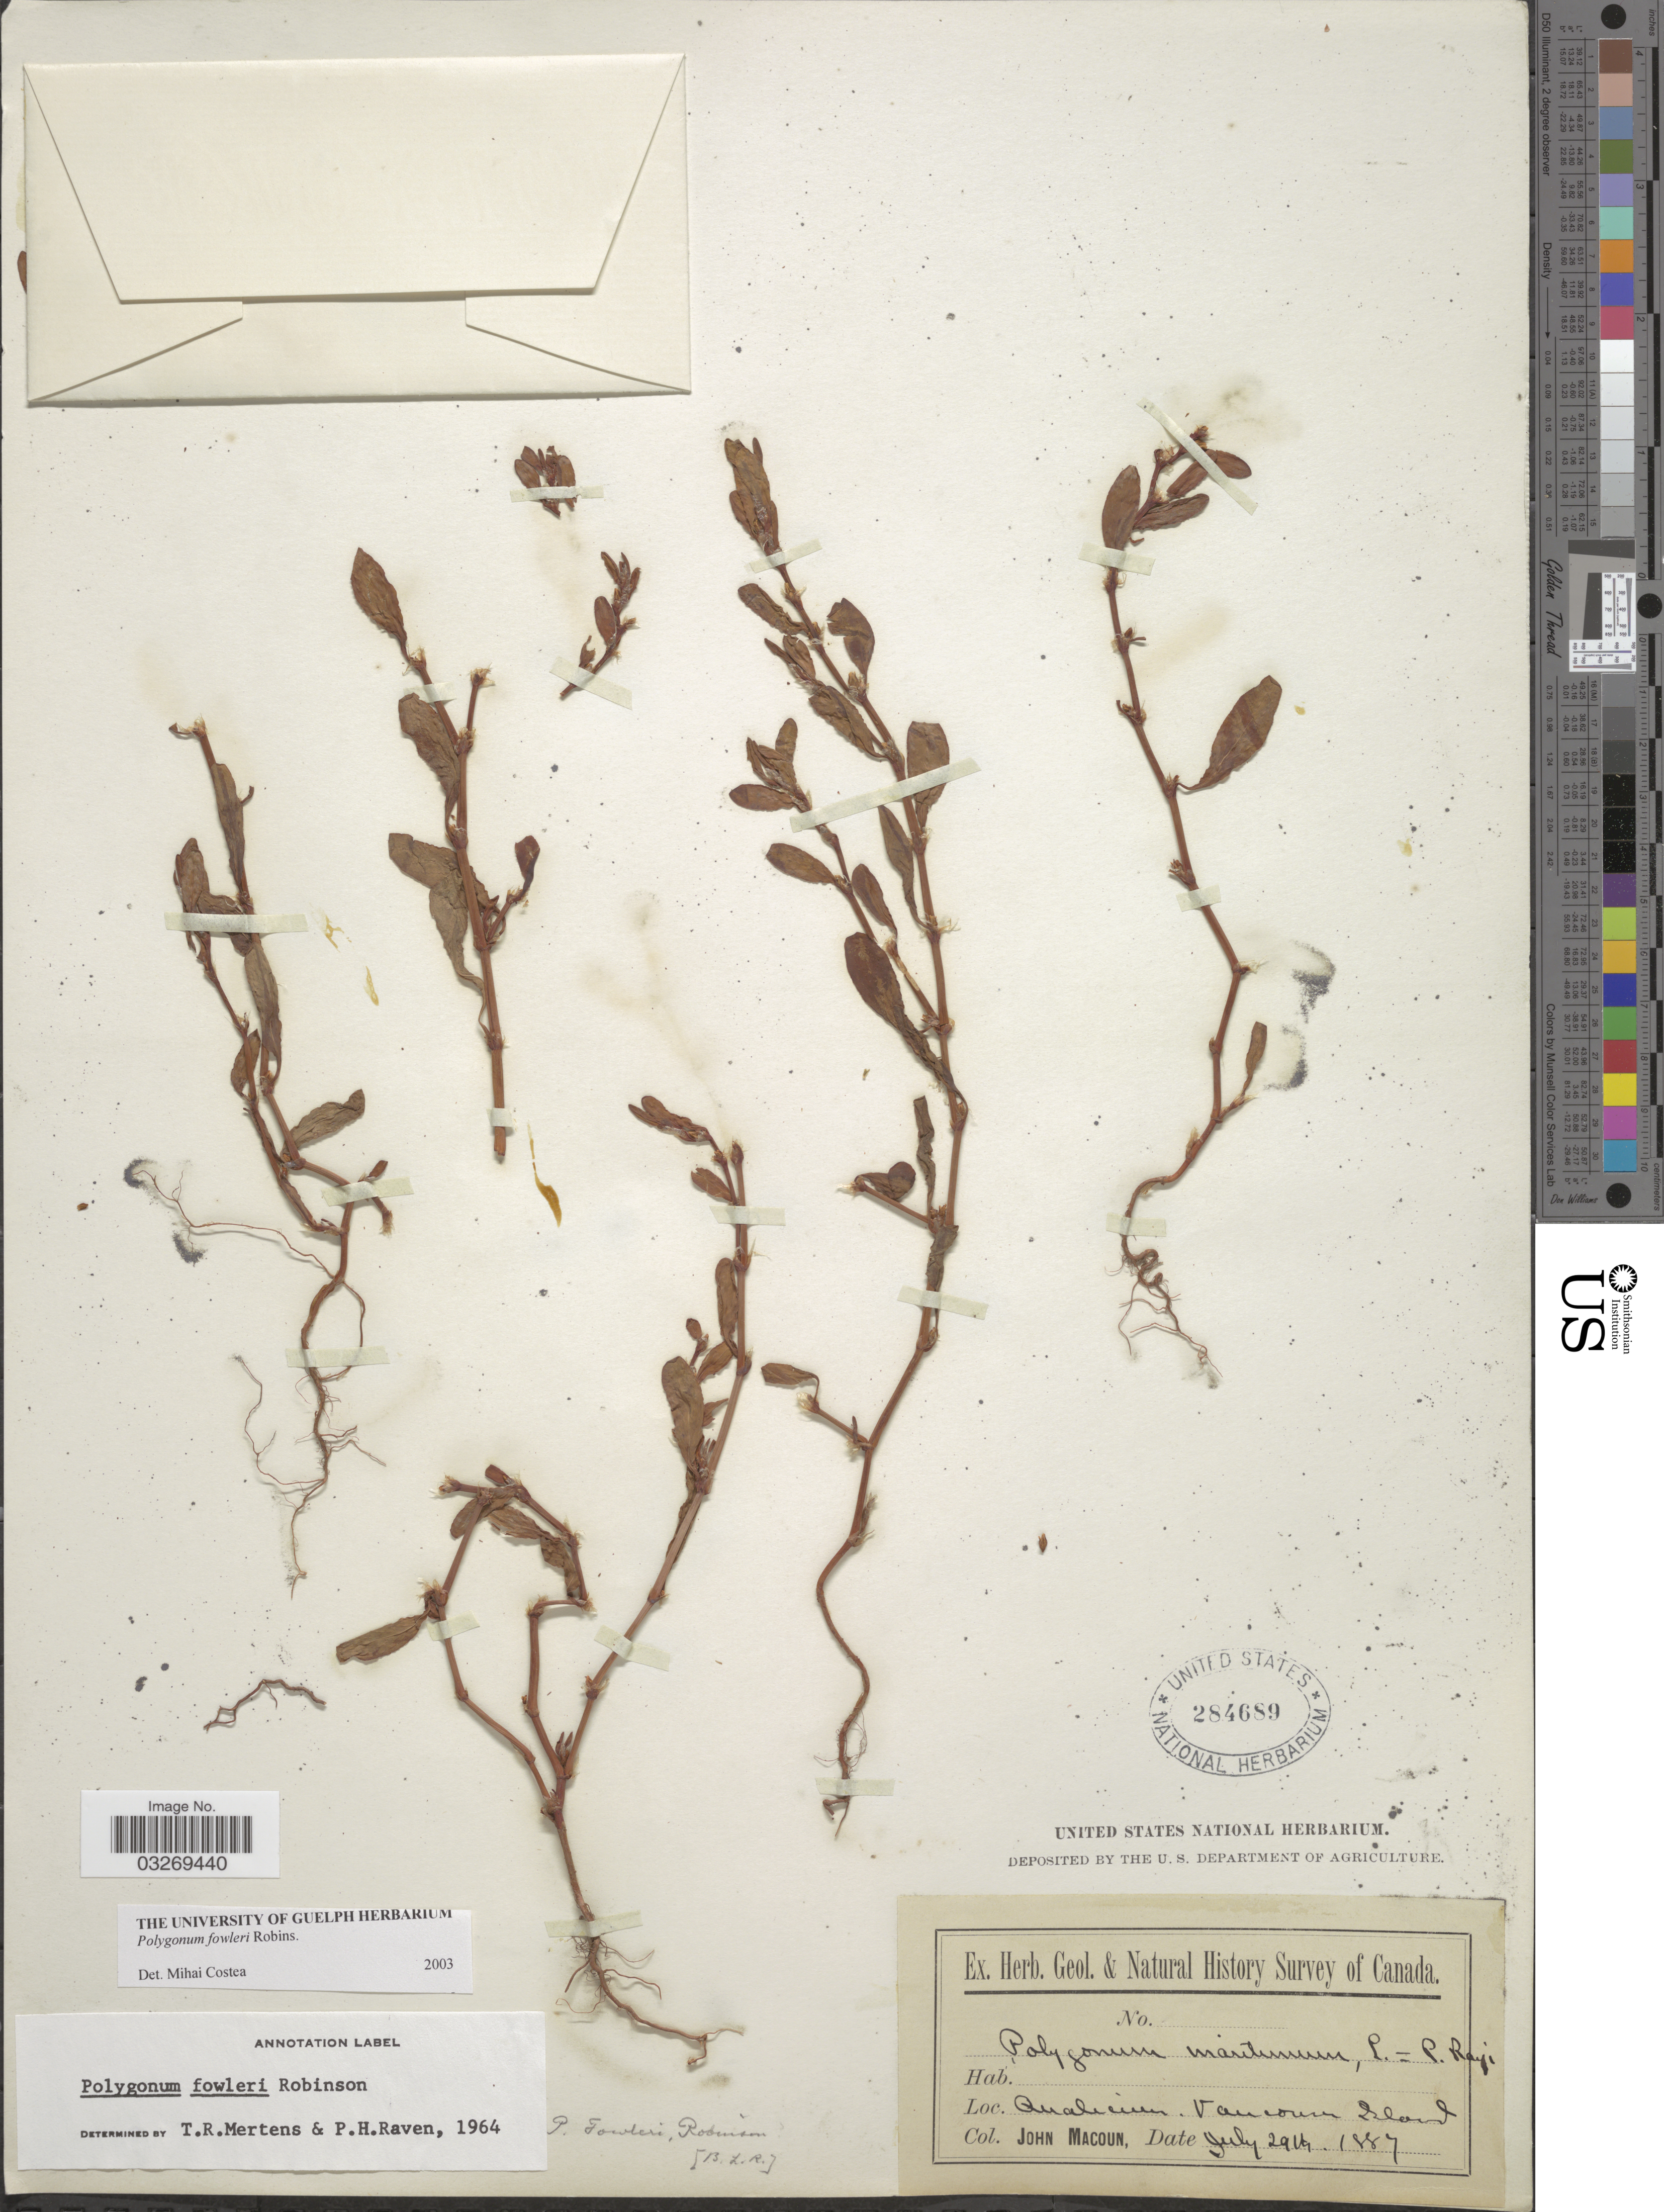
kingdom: Plantae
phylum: Tracheophyta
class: Magnoliopsida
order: Caryophyllales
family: Polygonaceae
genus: Polygonum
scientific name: Polygonum fowleri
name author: B.L. Rob.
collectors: J. Macoun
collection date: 1887-07-29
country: Canada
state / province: British Columbia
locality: Qualicum, Vancouver Island.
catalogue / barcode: US 284689